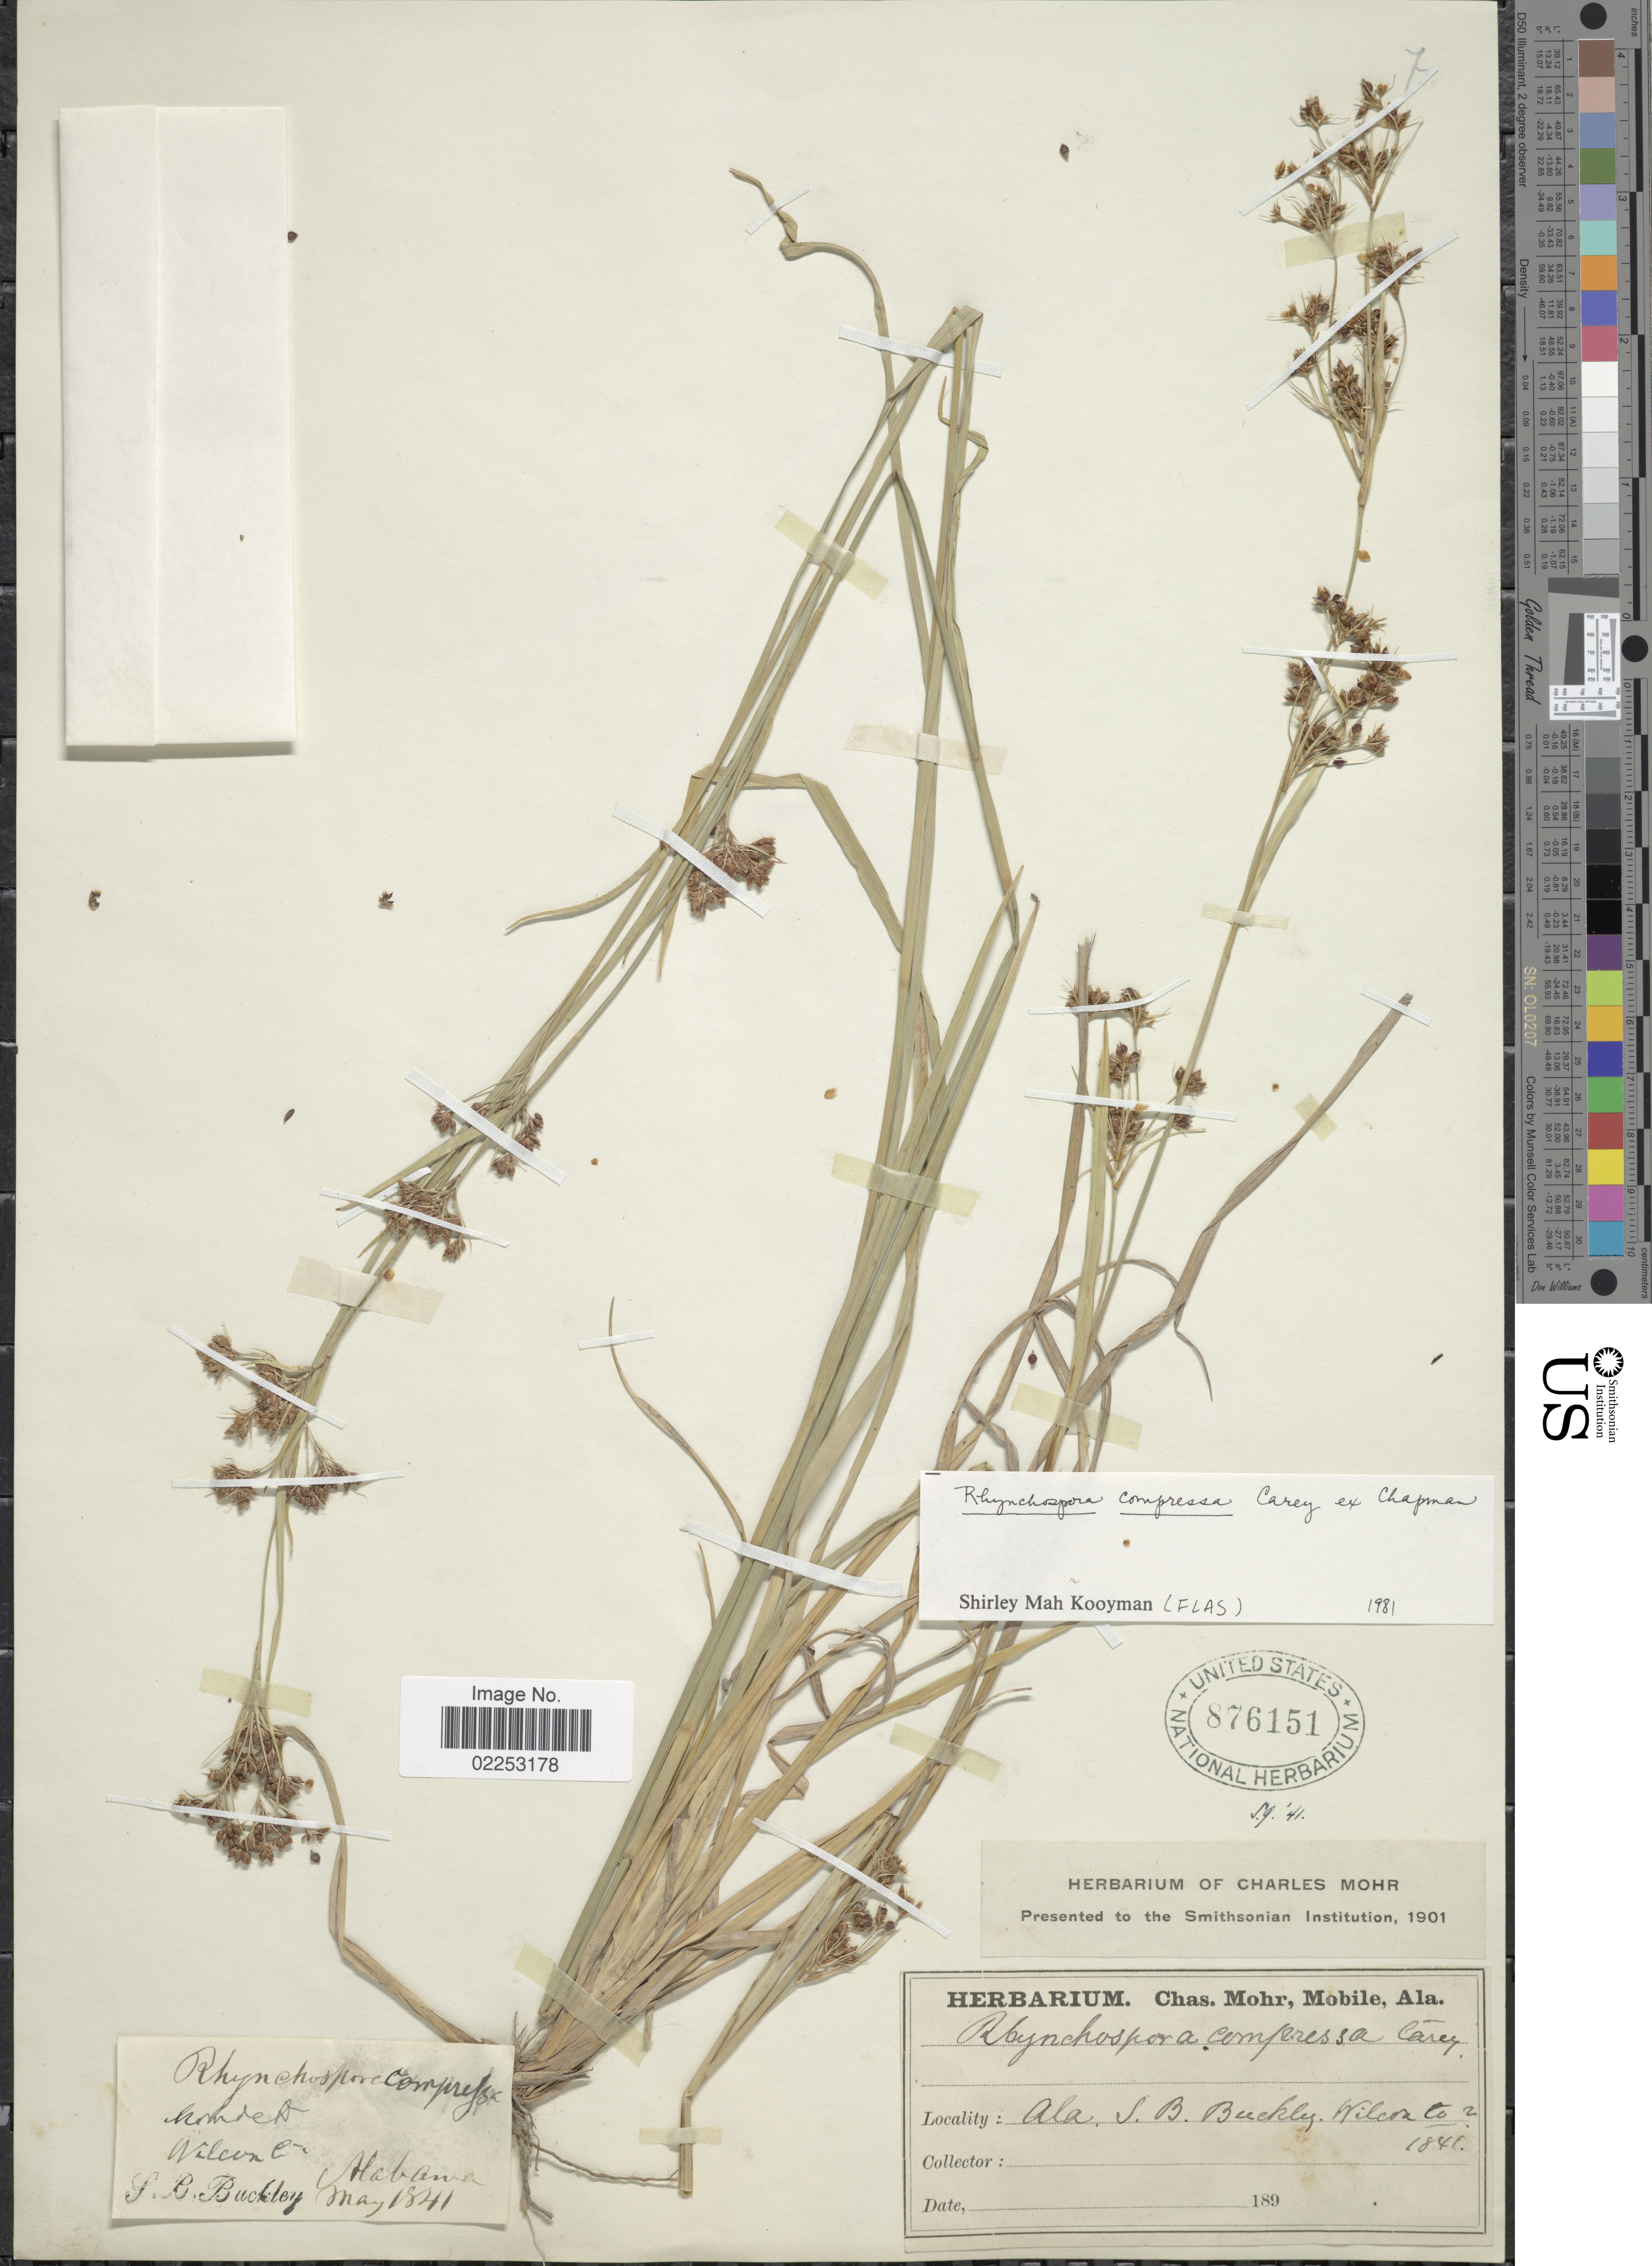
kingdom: Plantae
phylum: Tracheophyta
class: Liliopsida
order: Poales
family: Cyperaceae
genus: Rhynchospora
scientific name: Rhynchospora compressa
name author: J. Carey ex Chapm.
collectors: S. B. Buckley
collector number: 2?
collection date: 1841-05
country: United States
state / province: Alabama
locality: Wilcon Co.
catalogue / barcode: US 876151